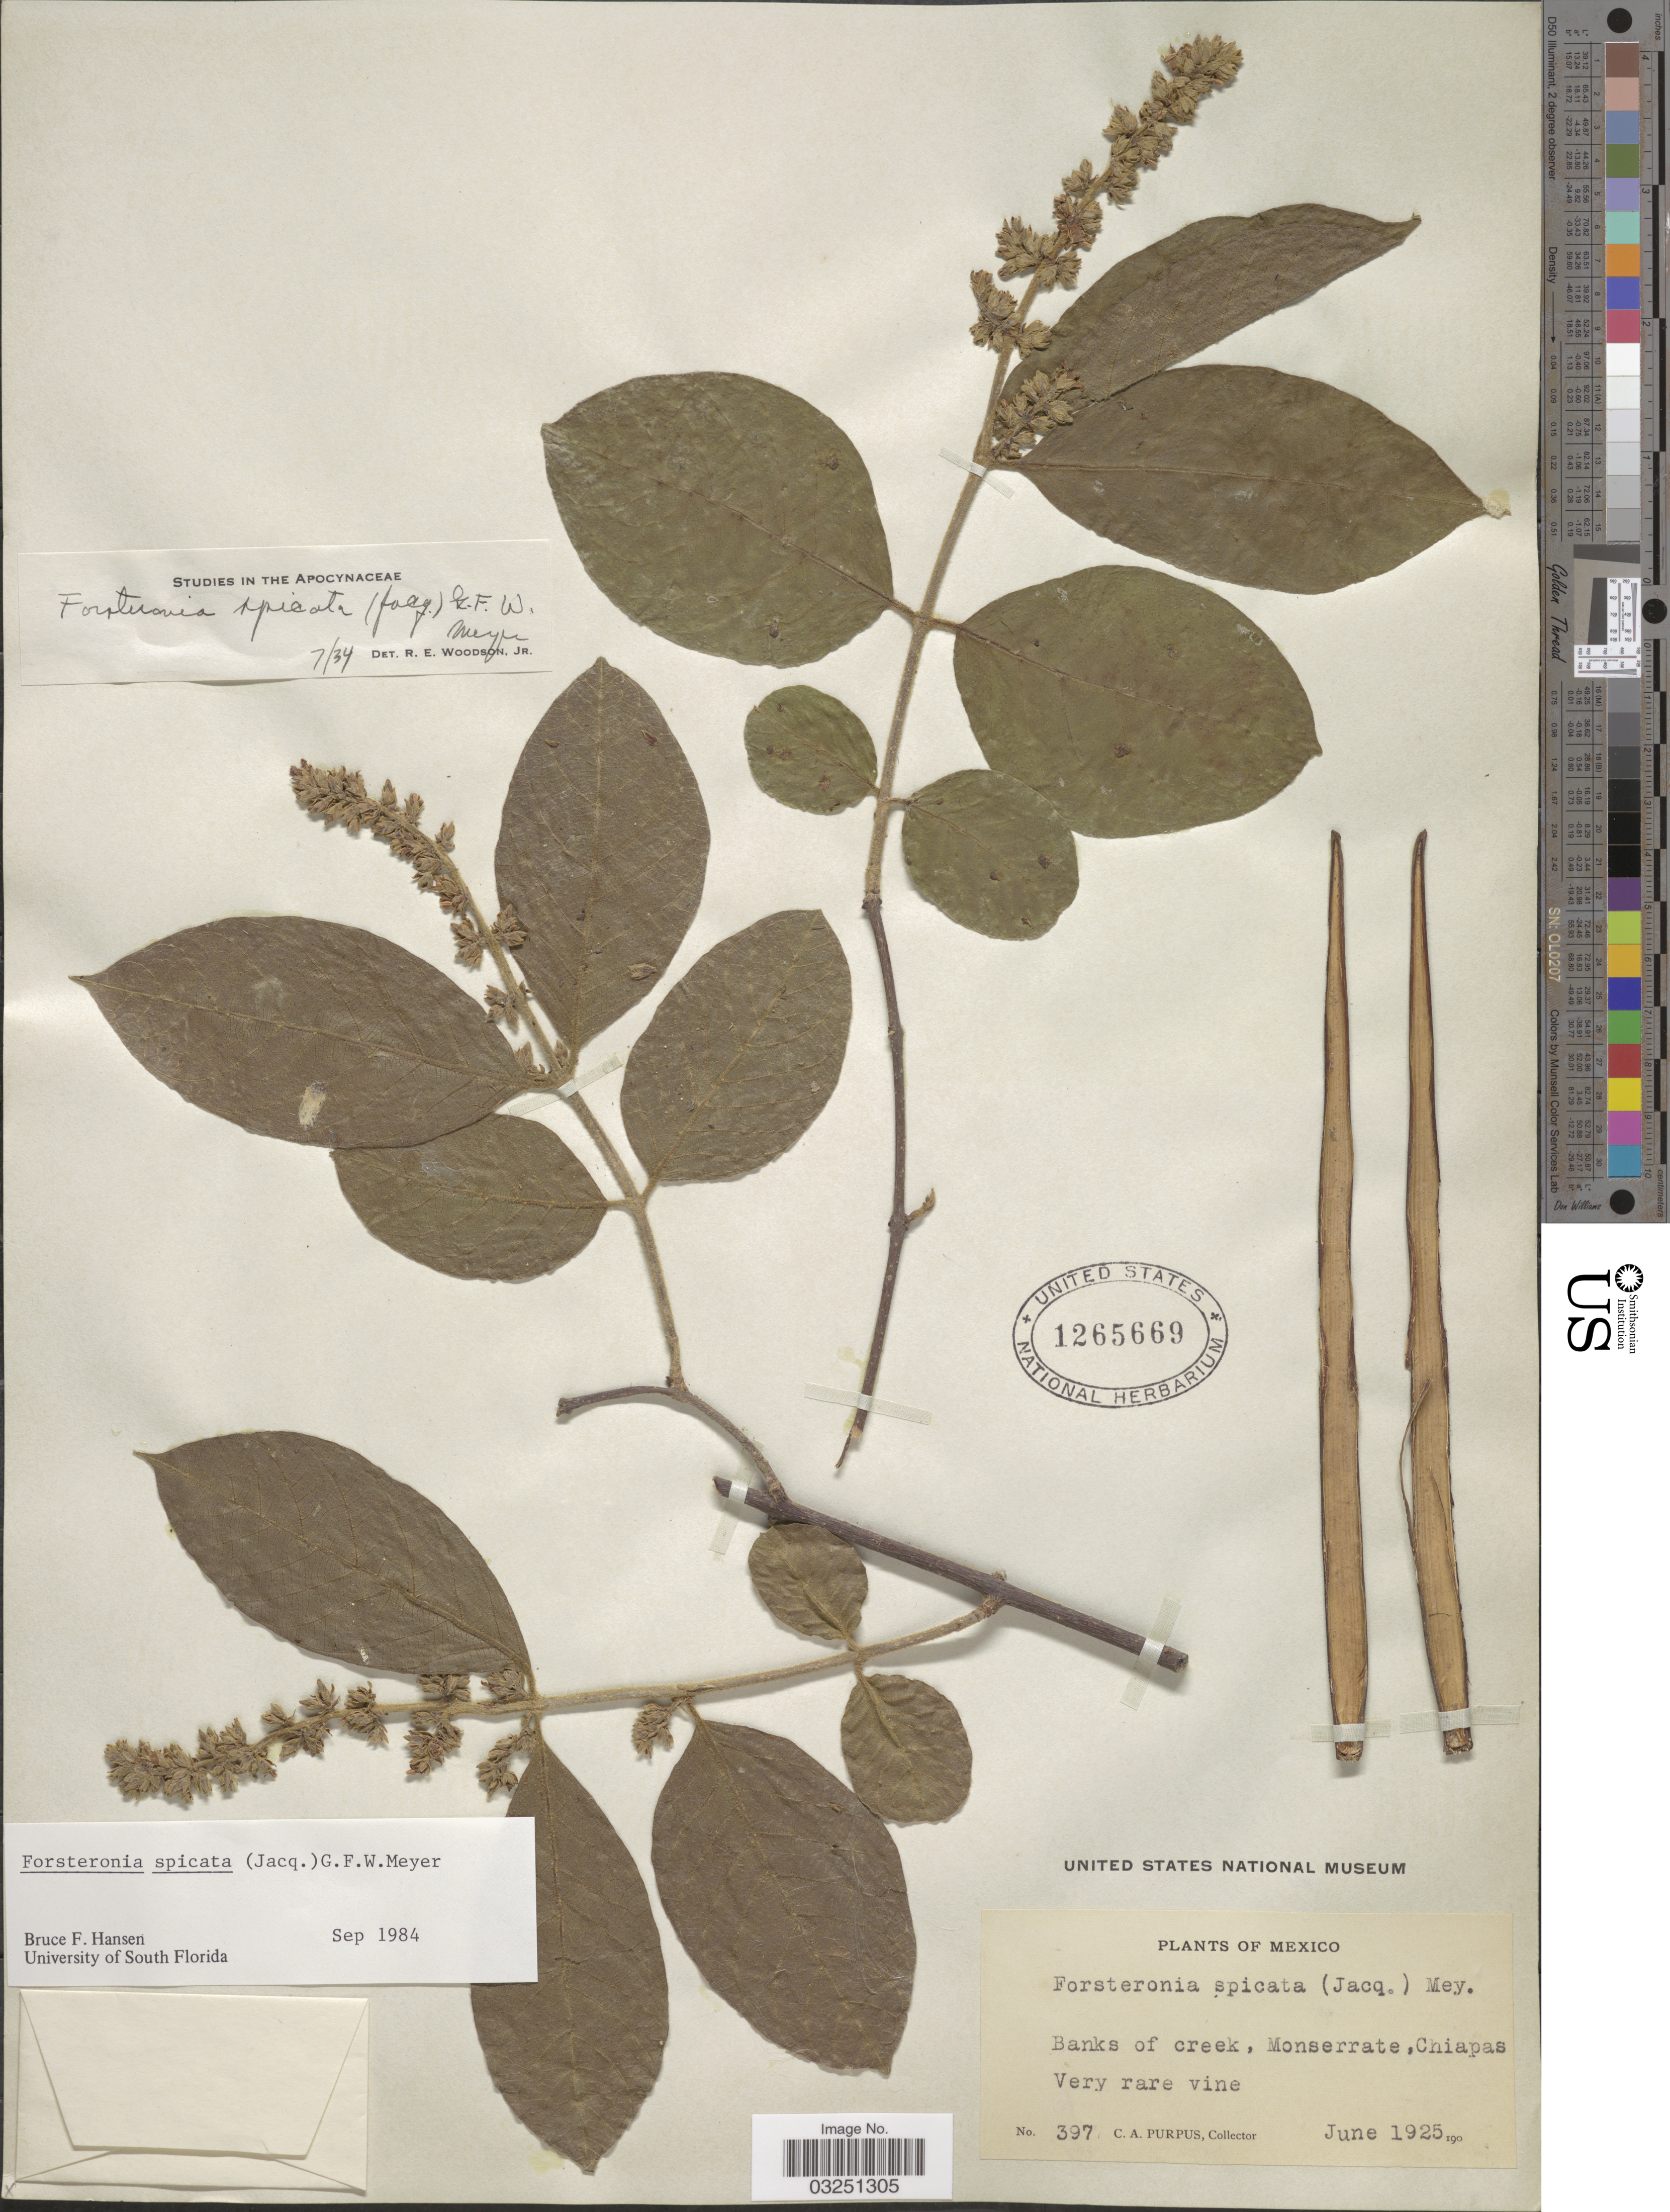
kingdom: Plantae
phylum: Tracheophyta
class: Magnoliopsida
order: Gentianales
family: Apocynaceae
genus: Forsteronia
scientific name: Forsteronia spicata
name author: (Jacq.) G. Mey.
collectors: C. A. Purpus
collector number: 397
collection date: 1925-06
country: Mexico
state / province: Chiapas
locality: Banks of creek, Monserrate.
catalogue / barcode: US 1265669